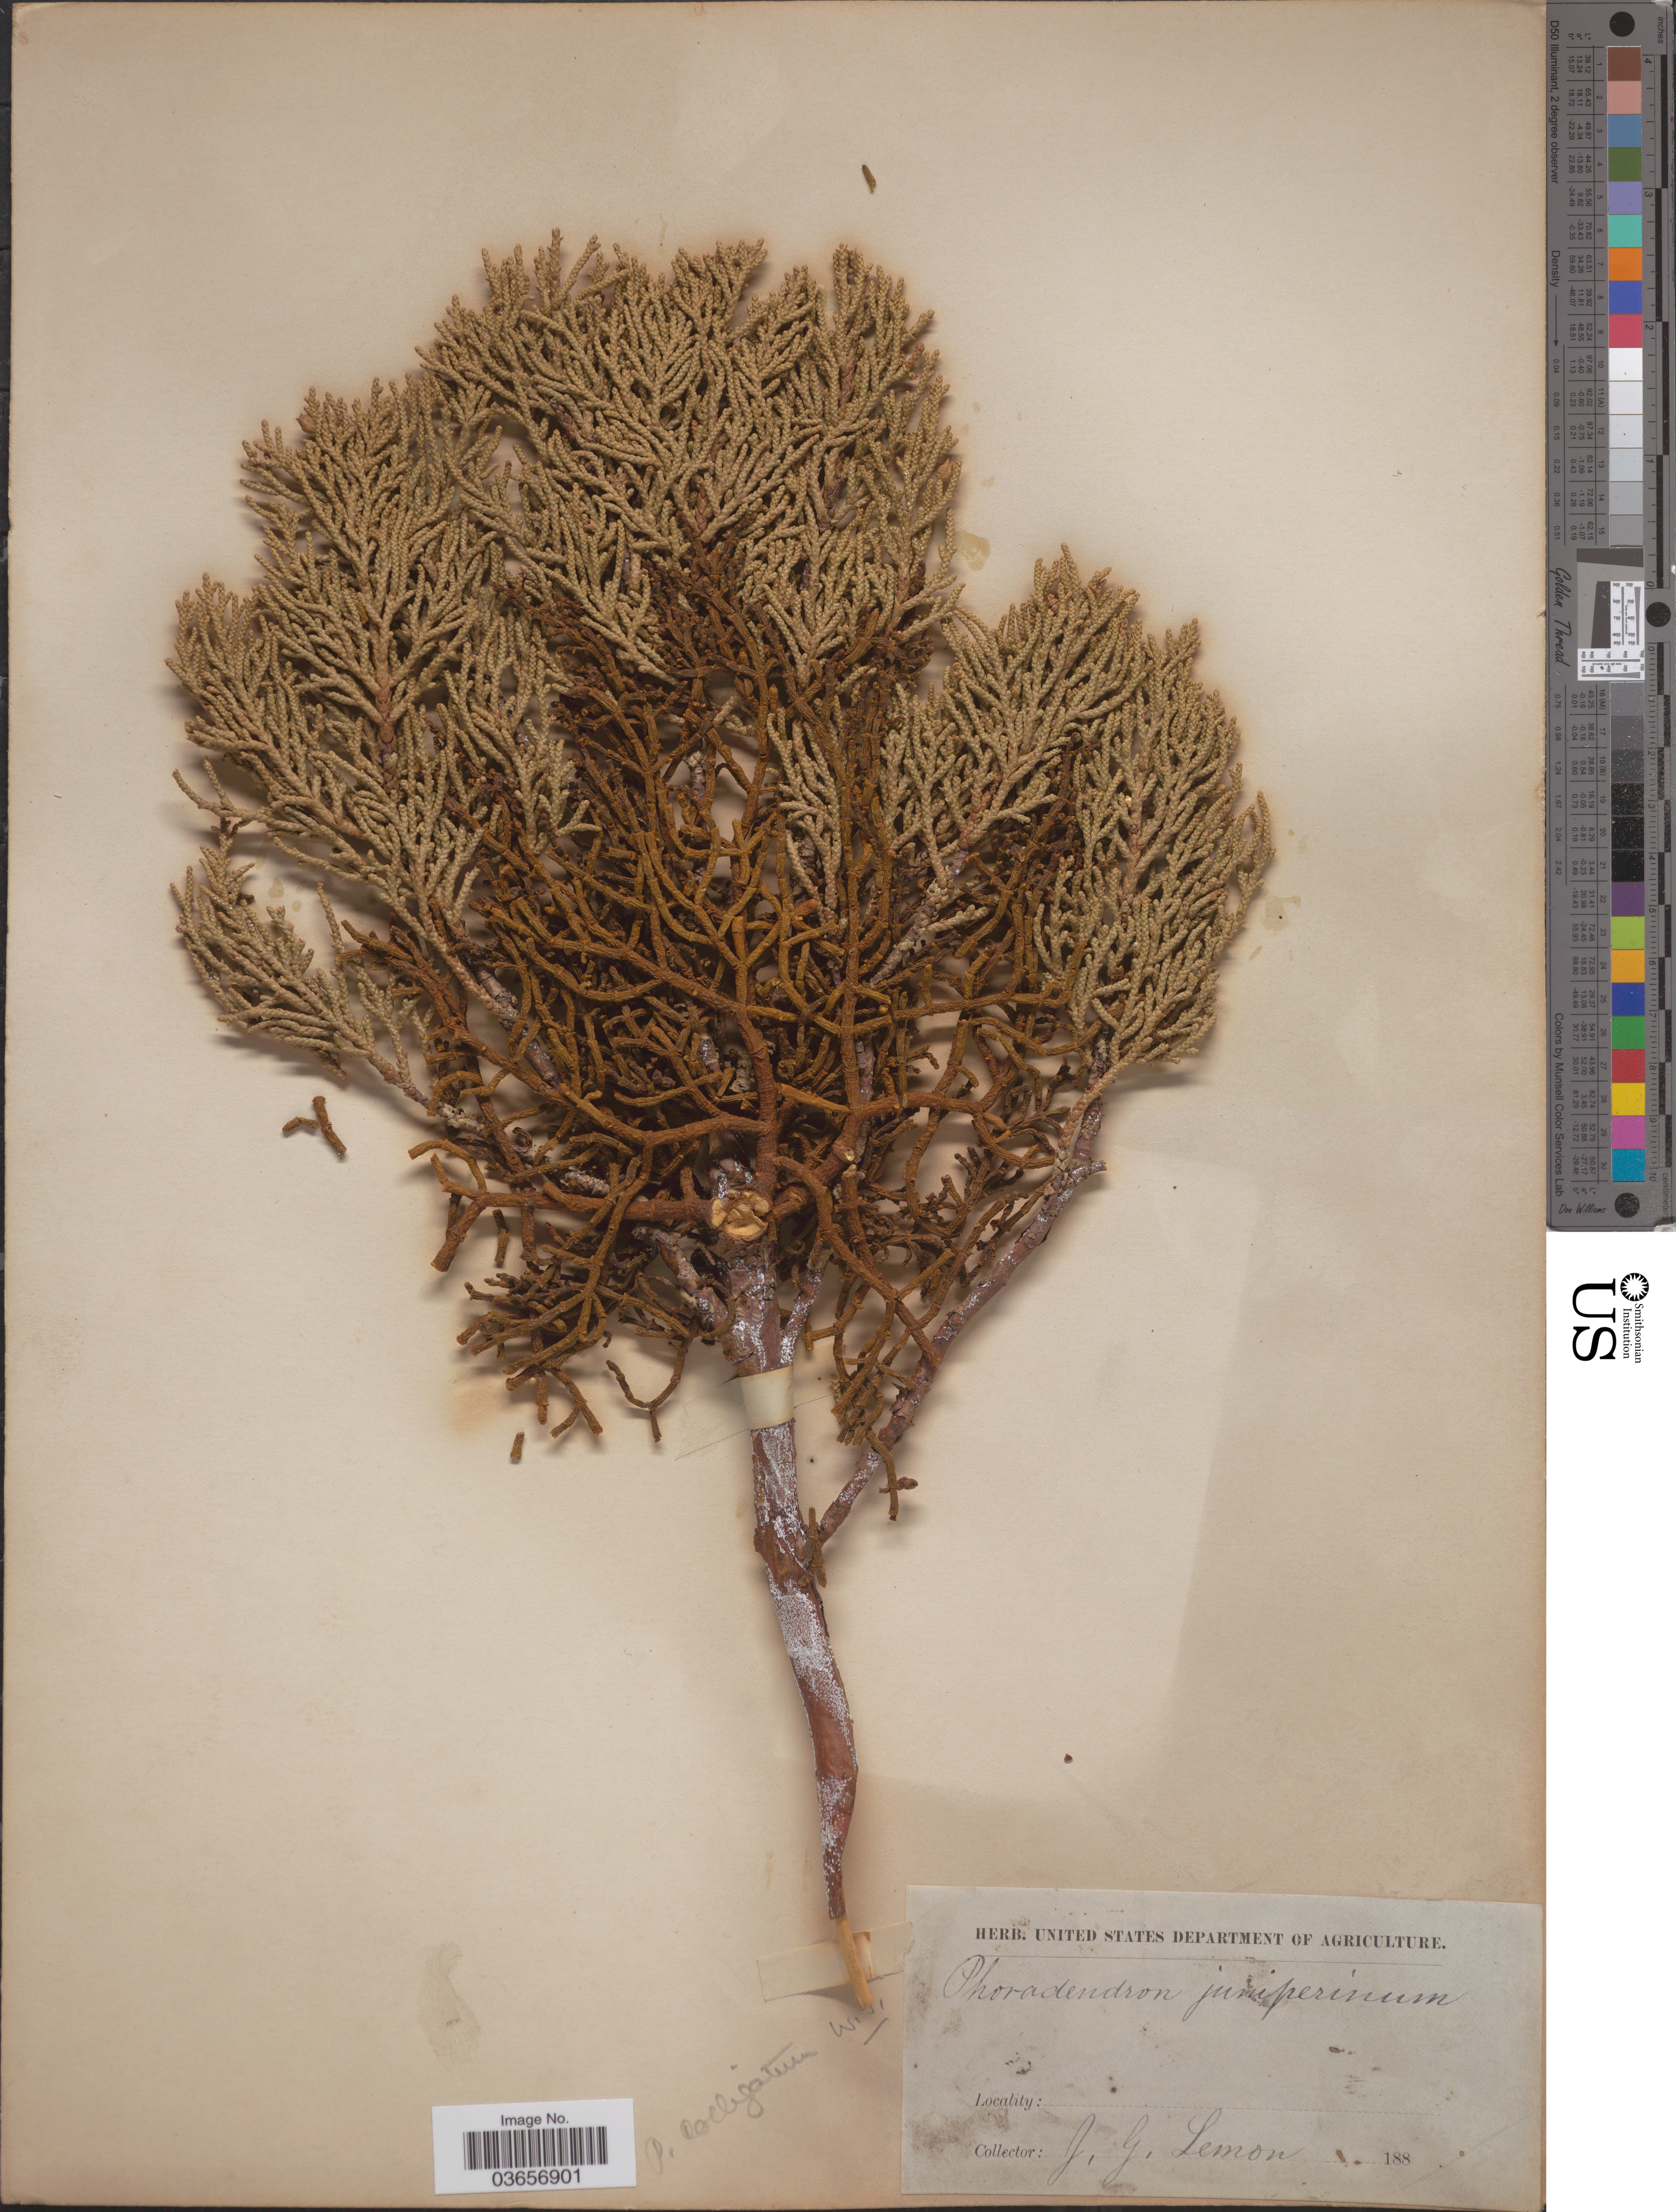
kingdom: Plantae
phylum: Tracheophyta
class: Magnoliopsida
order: Santalales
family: Viscaceae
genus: Phoradendron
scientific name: Phoradendron juniperinum var. ligatum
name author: (Trel.) Fosberg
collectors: J. Lemon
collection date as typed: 188